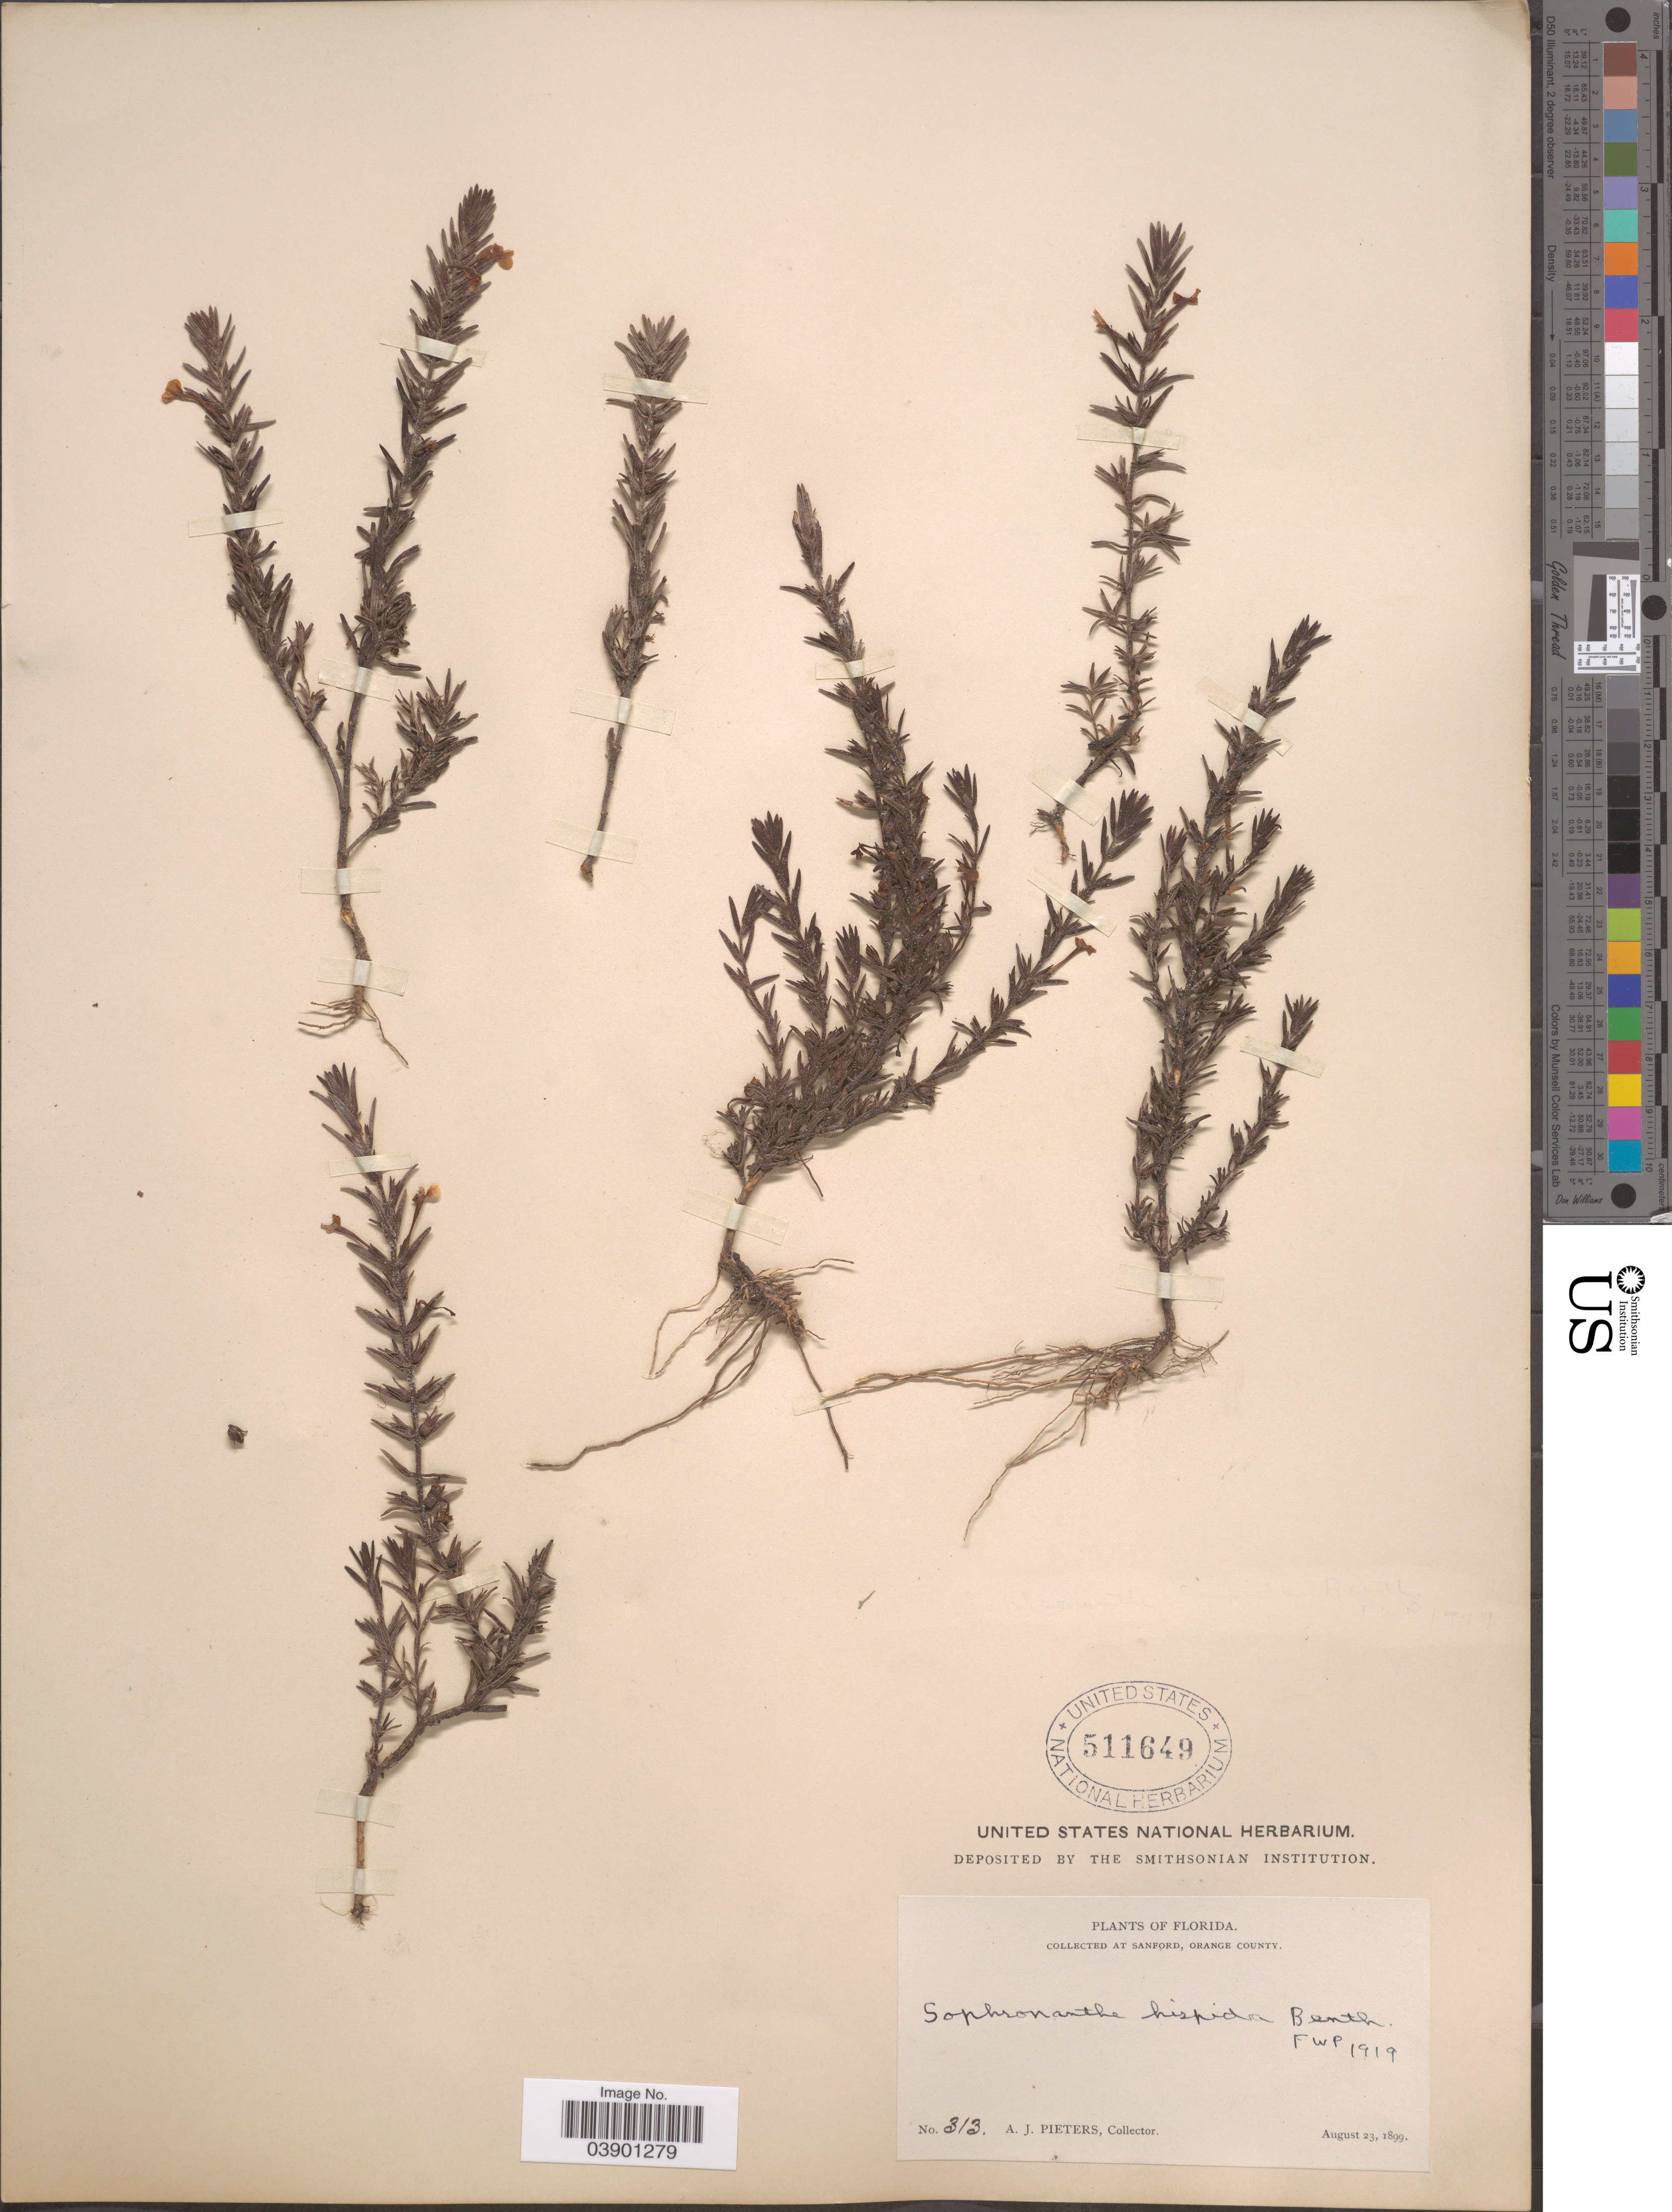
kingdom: Plantae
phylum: Tracheophyta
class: Magnoliopsida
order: Lamiales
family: Plantaginaceae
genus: Sophronanthe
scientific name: Sophronanthe hispida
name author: Benth. ex Lindl.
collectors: A. Pieters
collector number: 313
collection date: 1899-08-23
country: United States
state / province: Florida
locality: At Sanford, Orange County.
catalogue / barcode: US 511649